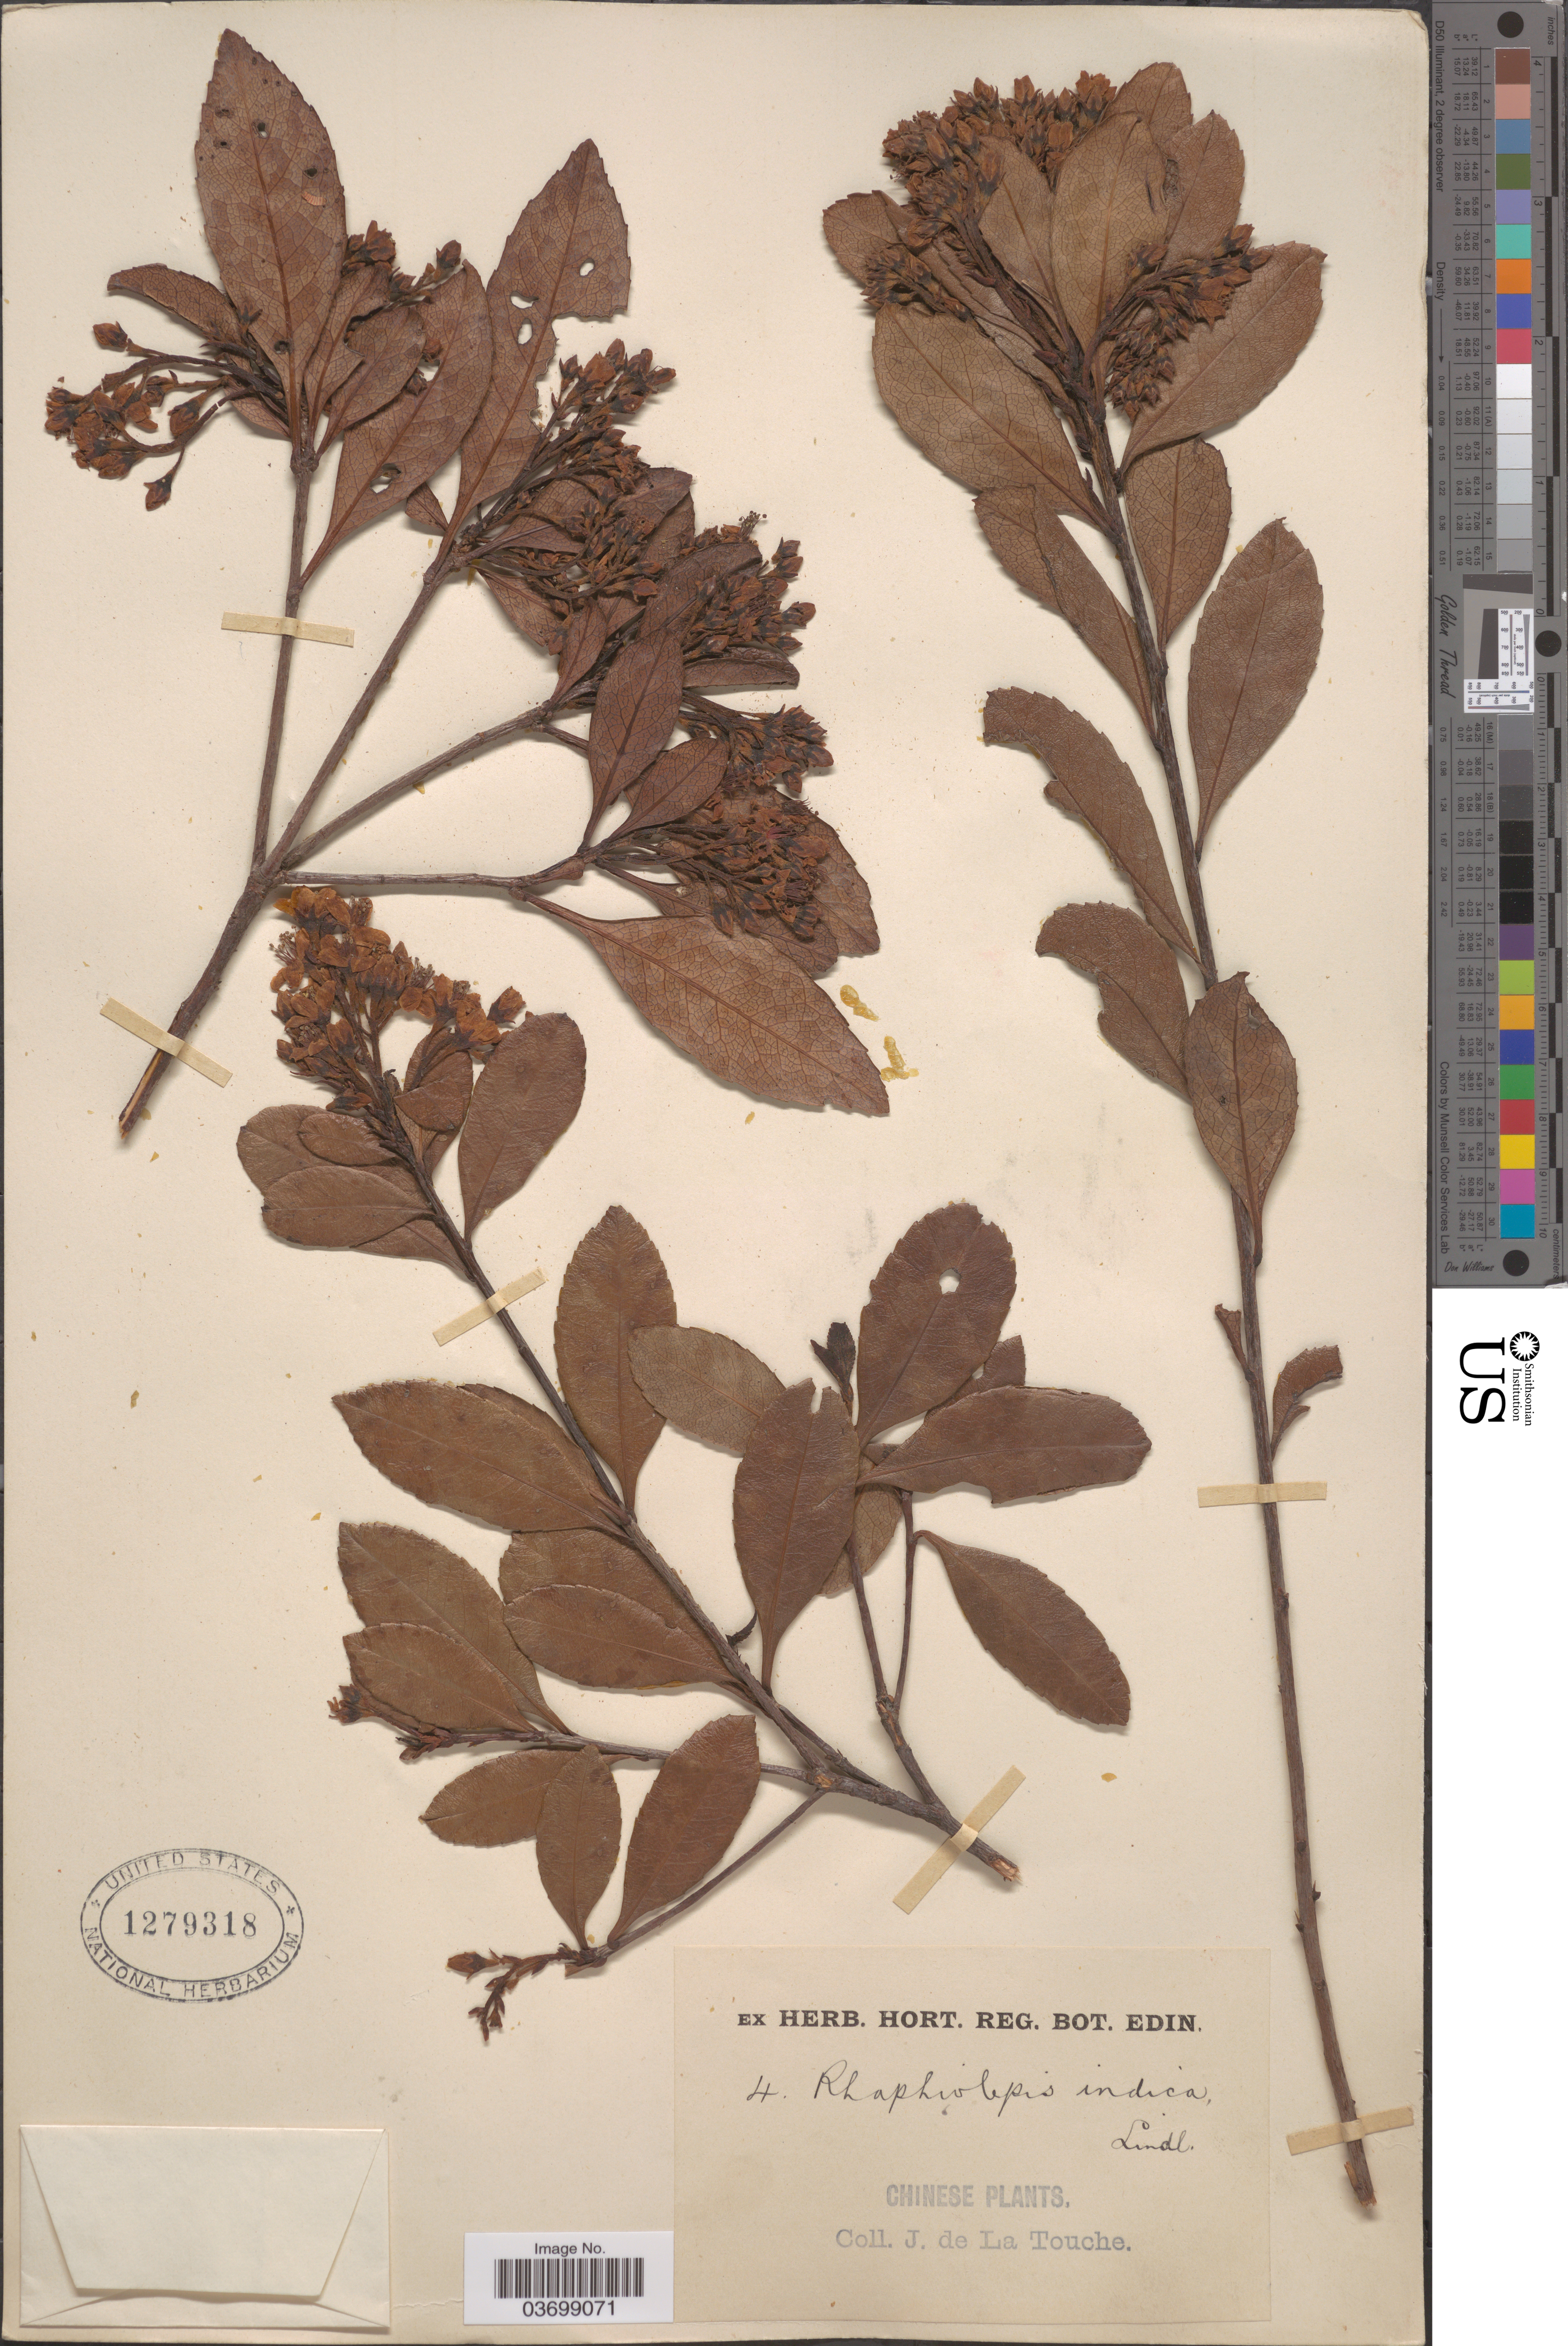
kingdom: Plantae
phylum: Tracheophyta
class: Magnoliopsida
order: Rosales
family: Rosaceae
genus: Rhaphiolepis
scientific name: Rhaphiolepis indica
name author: (L.) Lindl.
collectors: J. de la Touche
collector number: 4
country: China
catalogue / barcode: US 1279318